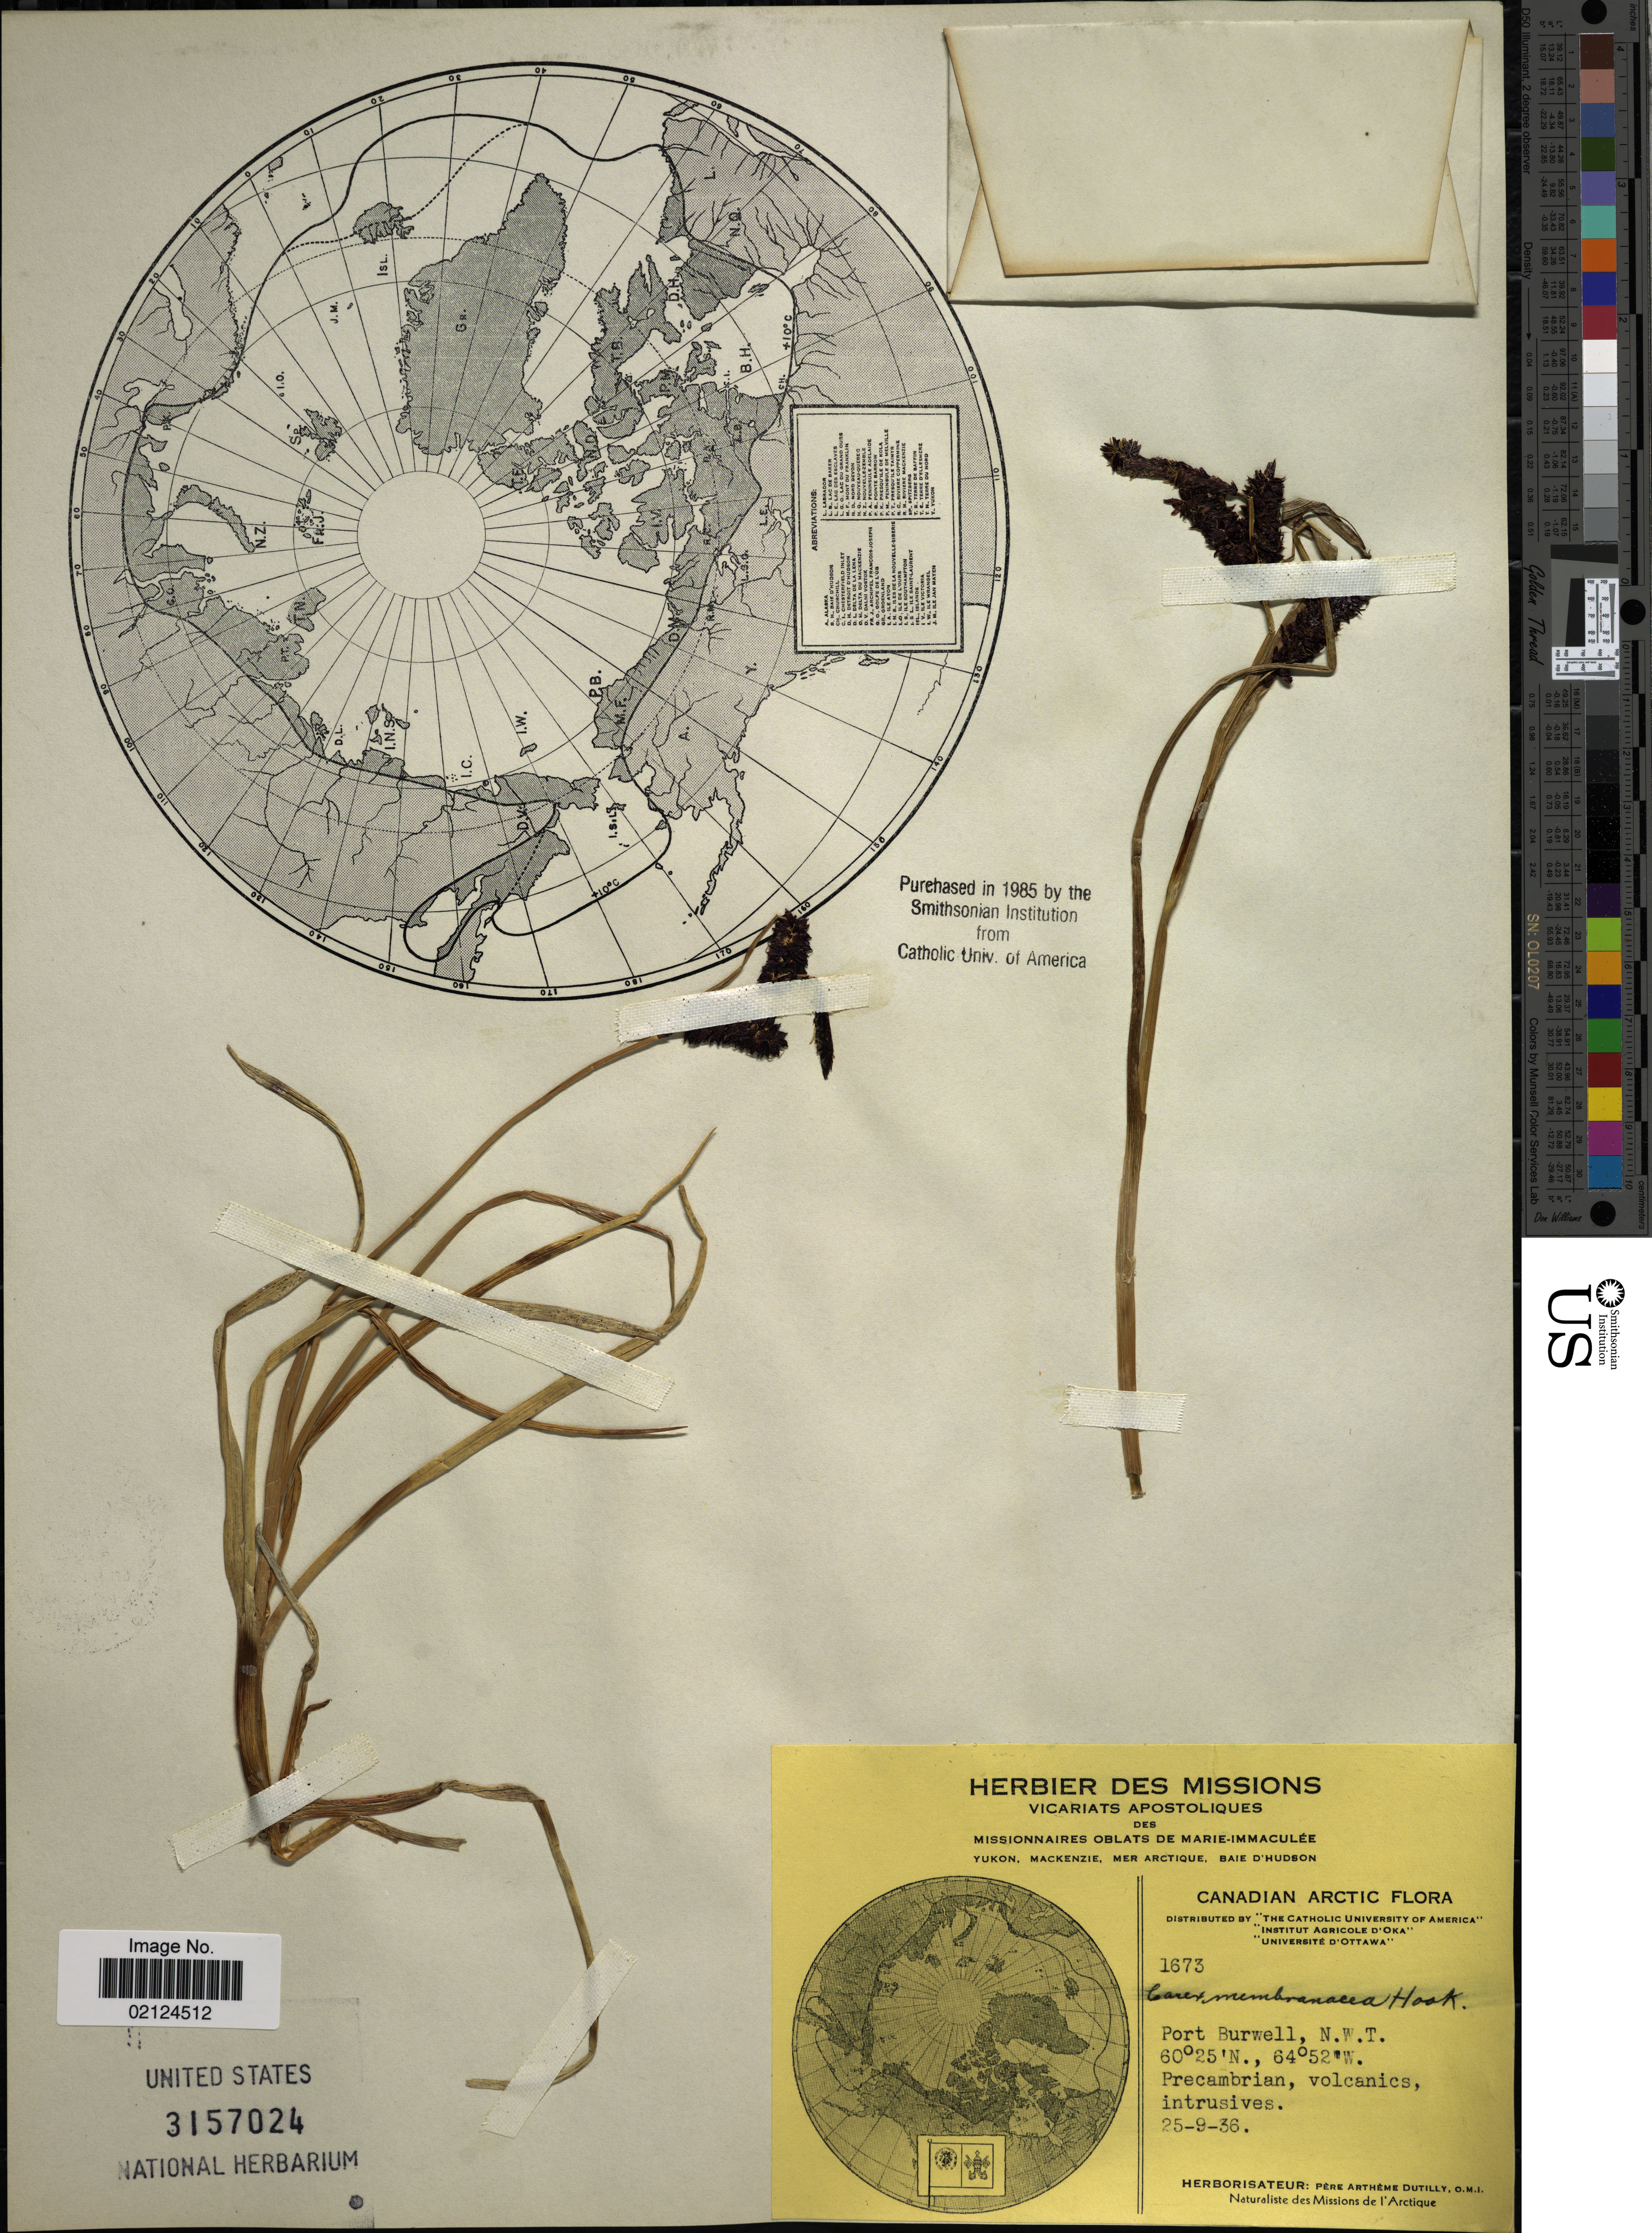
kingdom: Plantae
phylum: Tracheophyta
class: Liliopsida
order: Poales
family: Cyperaceae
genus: Carex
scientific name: Carex membranacea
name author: Hook.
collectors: A. Dutilly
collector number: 1673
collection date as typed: Transcribed d/m/y: 25/9/36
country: Canada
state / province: Nunavut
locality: Arctic, Port Burwell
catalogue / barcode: US 3157024